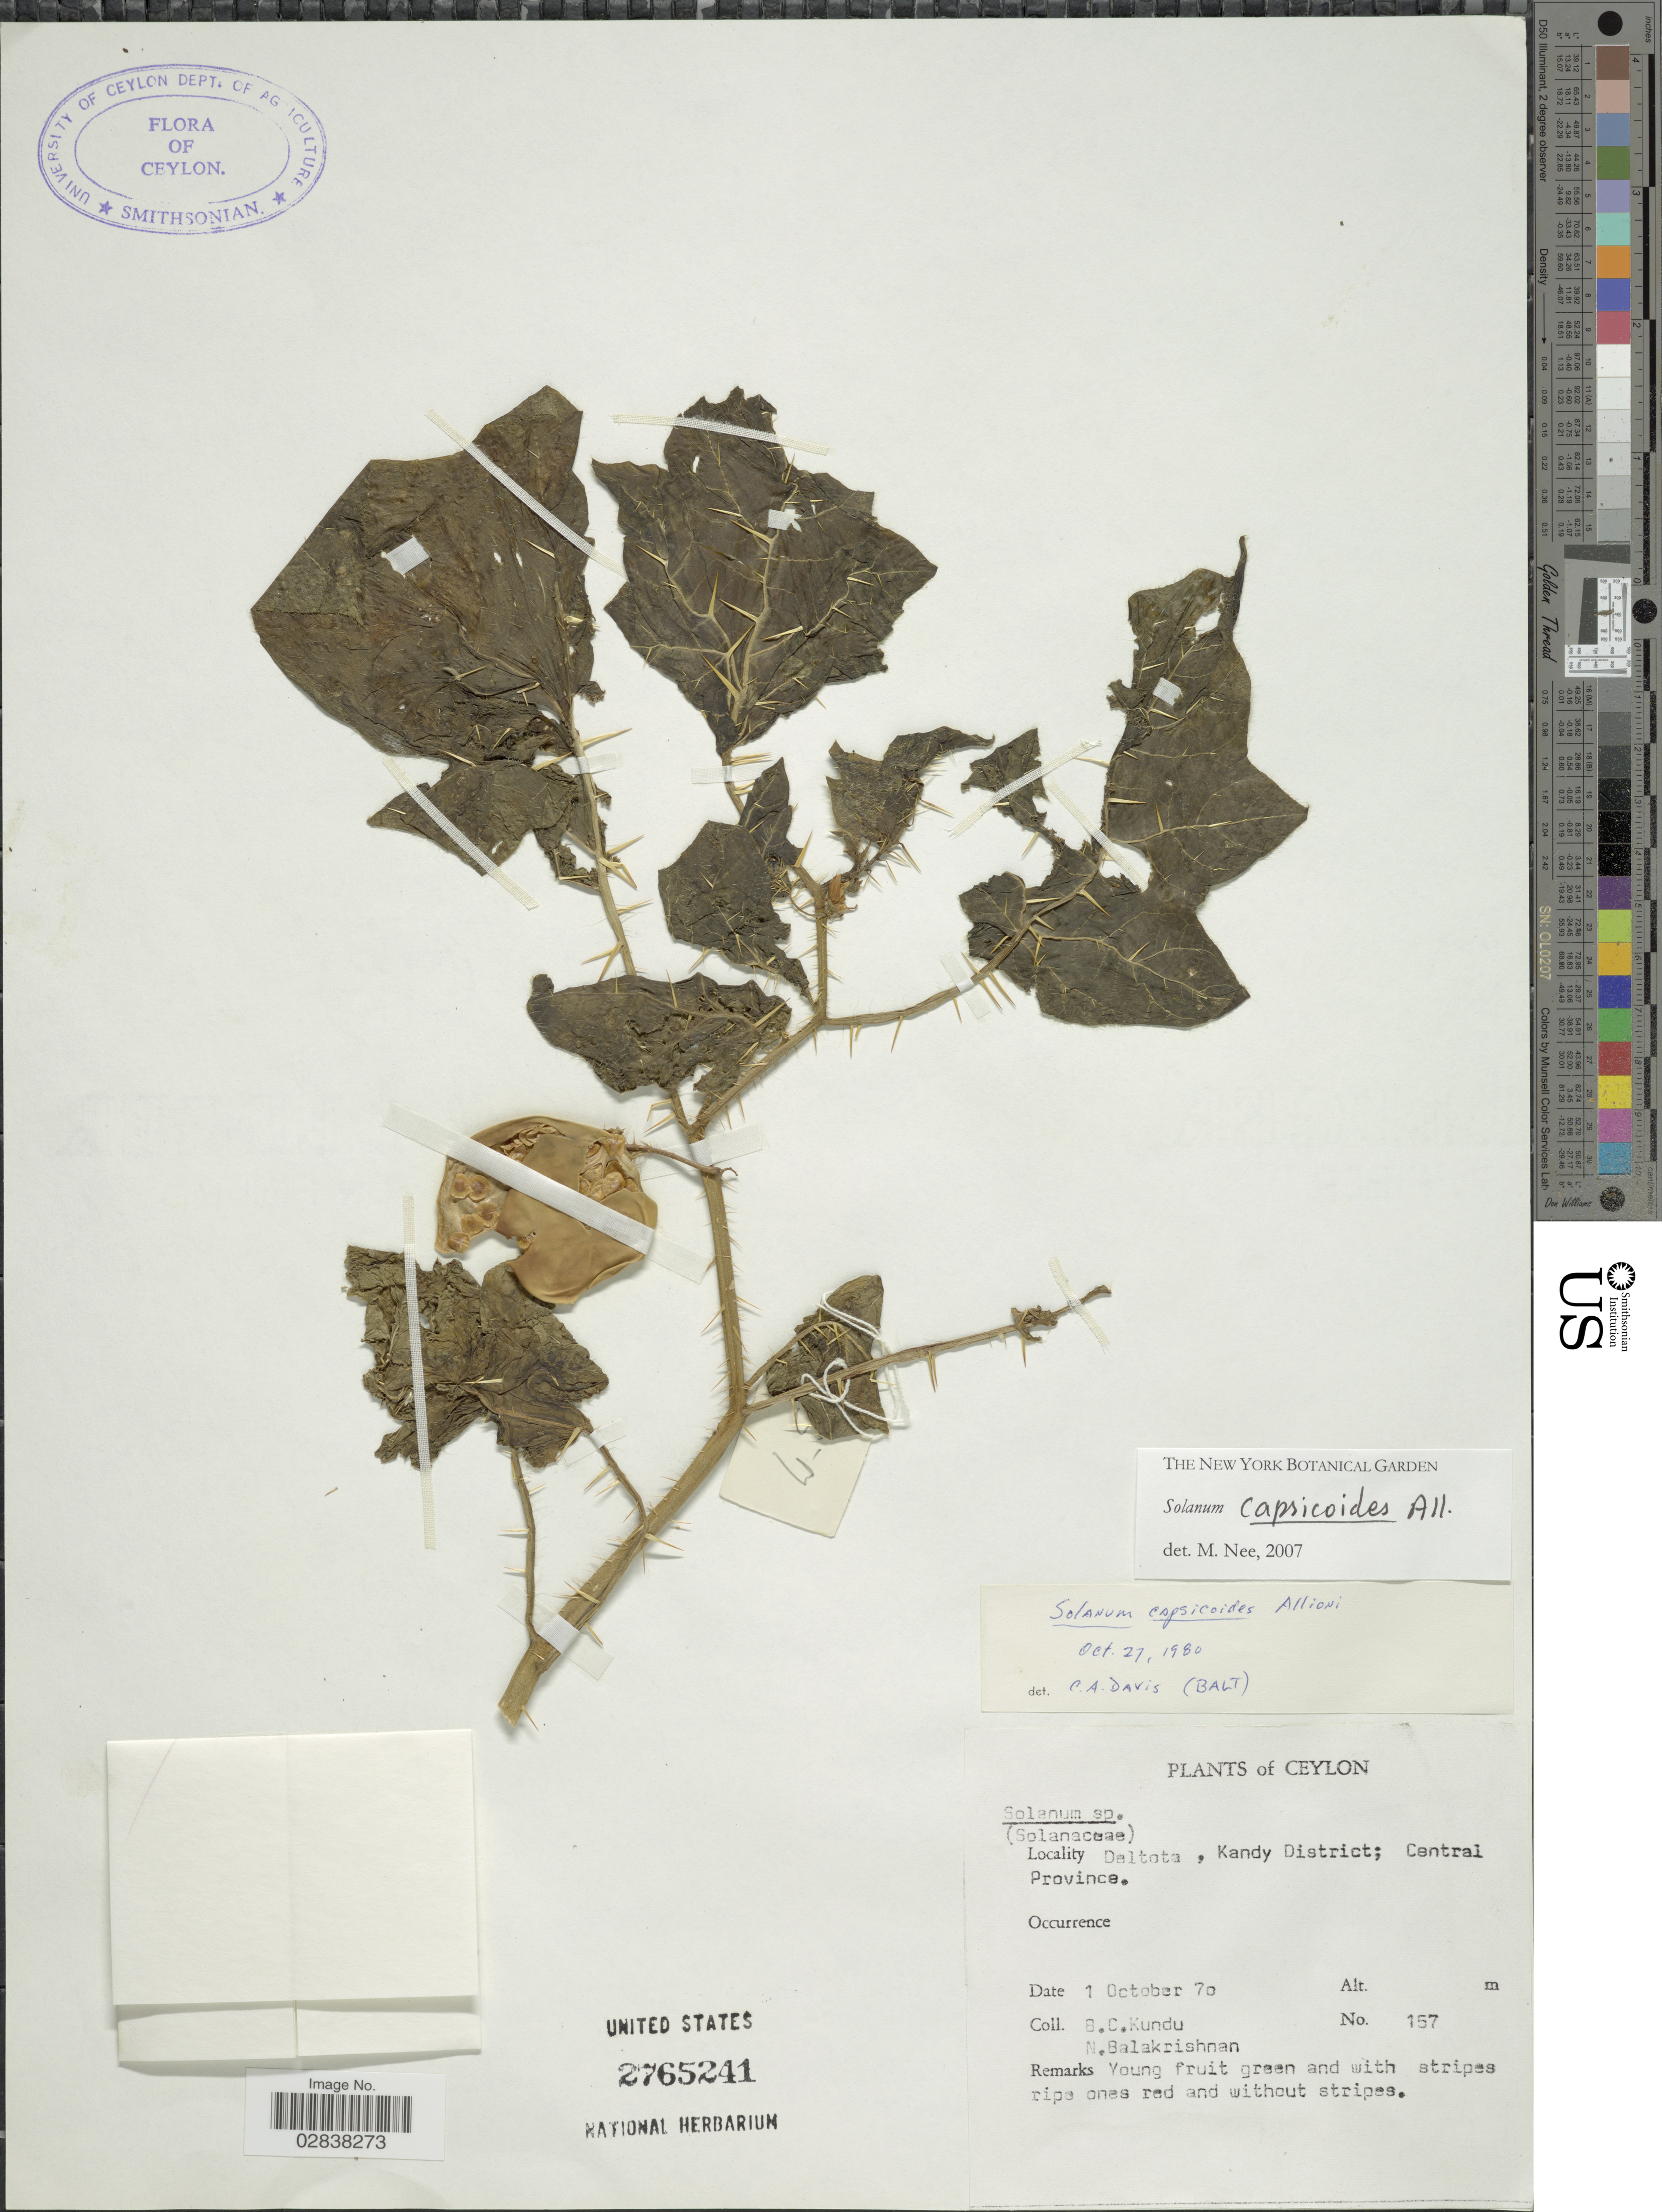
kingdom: Plantae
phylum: Tracheophyta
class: Magnoliopsida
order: Solanales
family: Solanaceae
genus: Solanum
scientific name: Solanum capsicoides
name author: All.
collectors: B. C. Kundu & N. Balakrishnan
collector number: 157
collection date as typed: Transcribed d/m/y: 1/10/70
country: Sri Lanka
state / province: Central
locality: Ceylon, Deltota, Kandy District.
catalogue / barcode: US 2765241